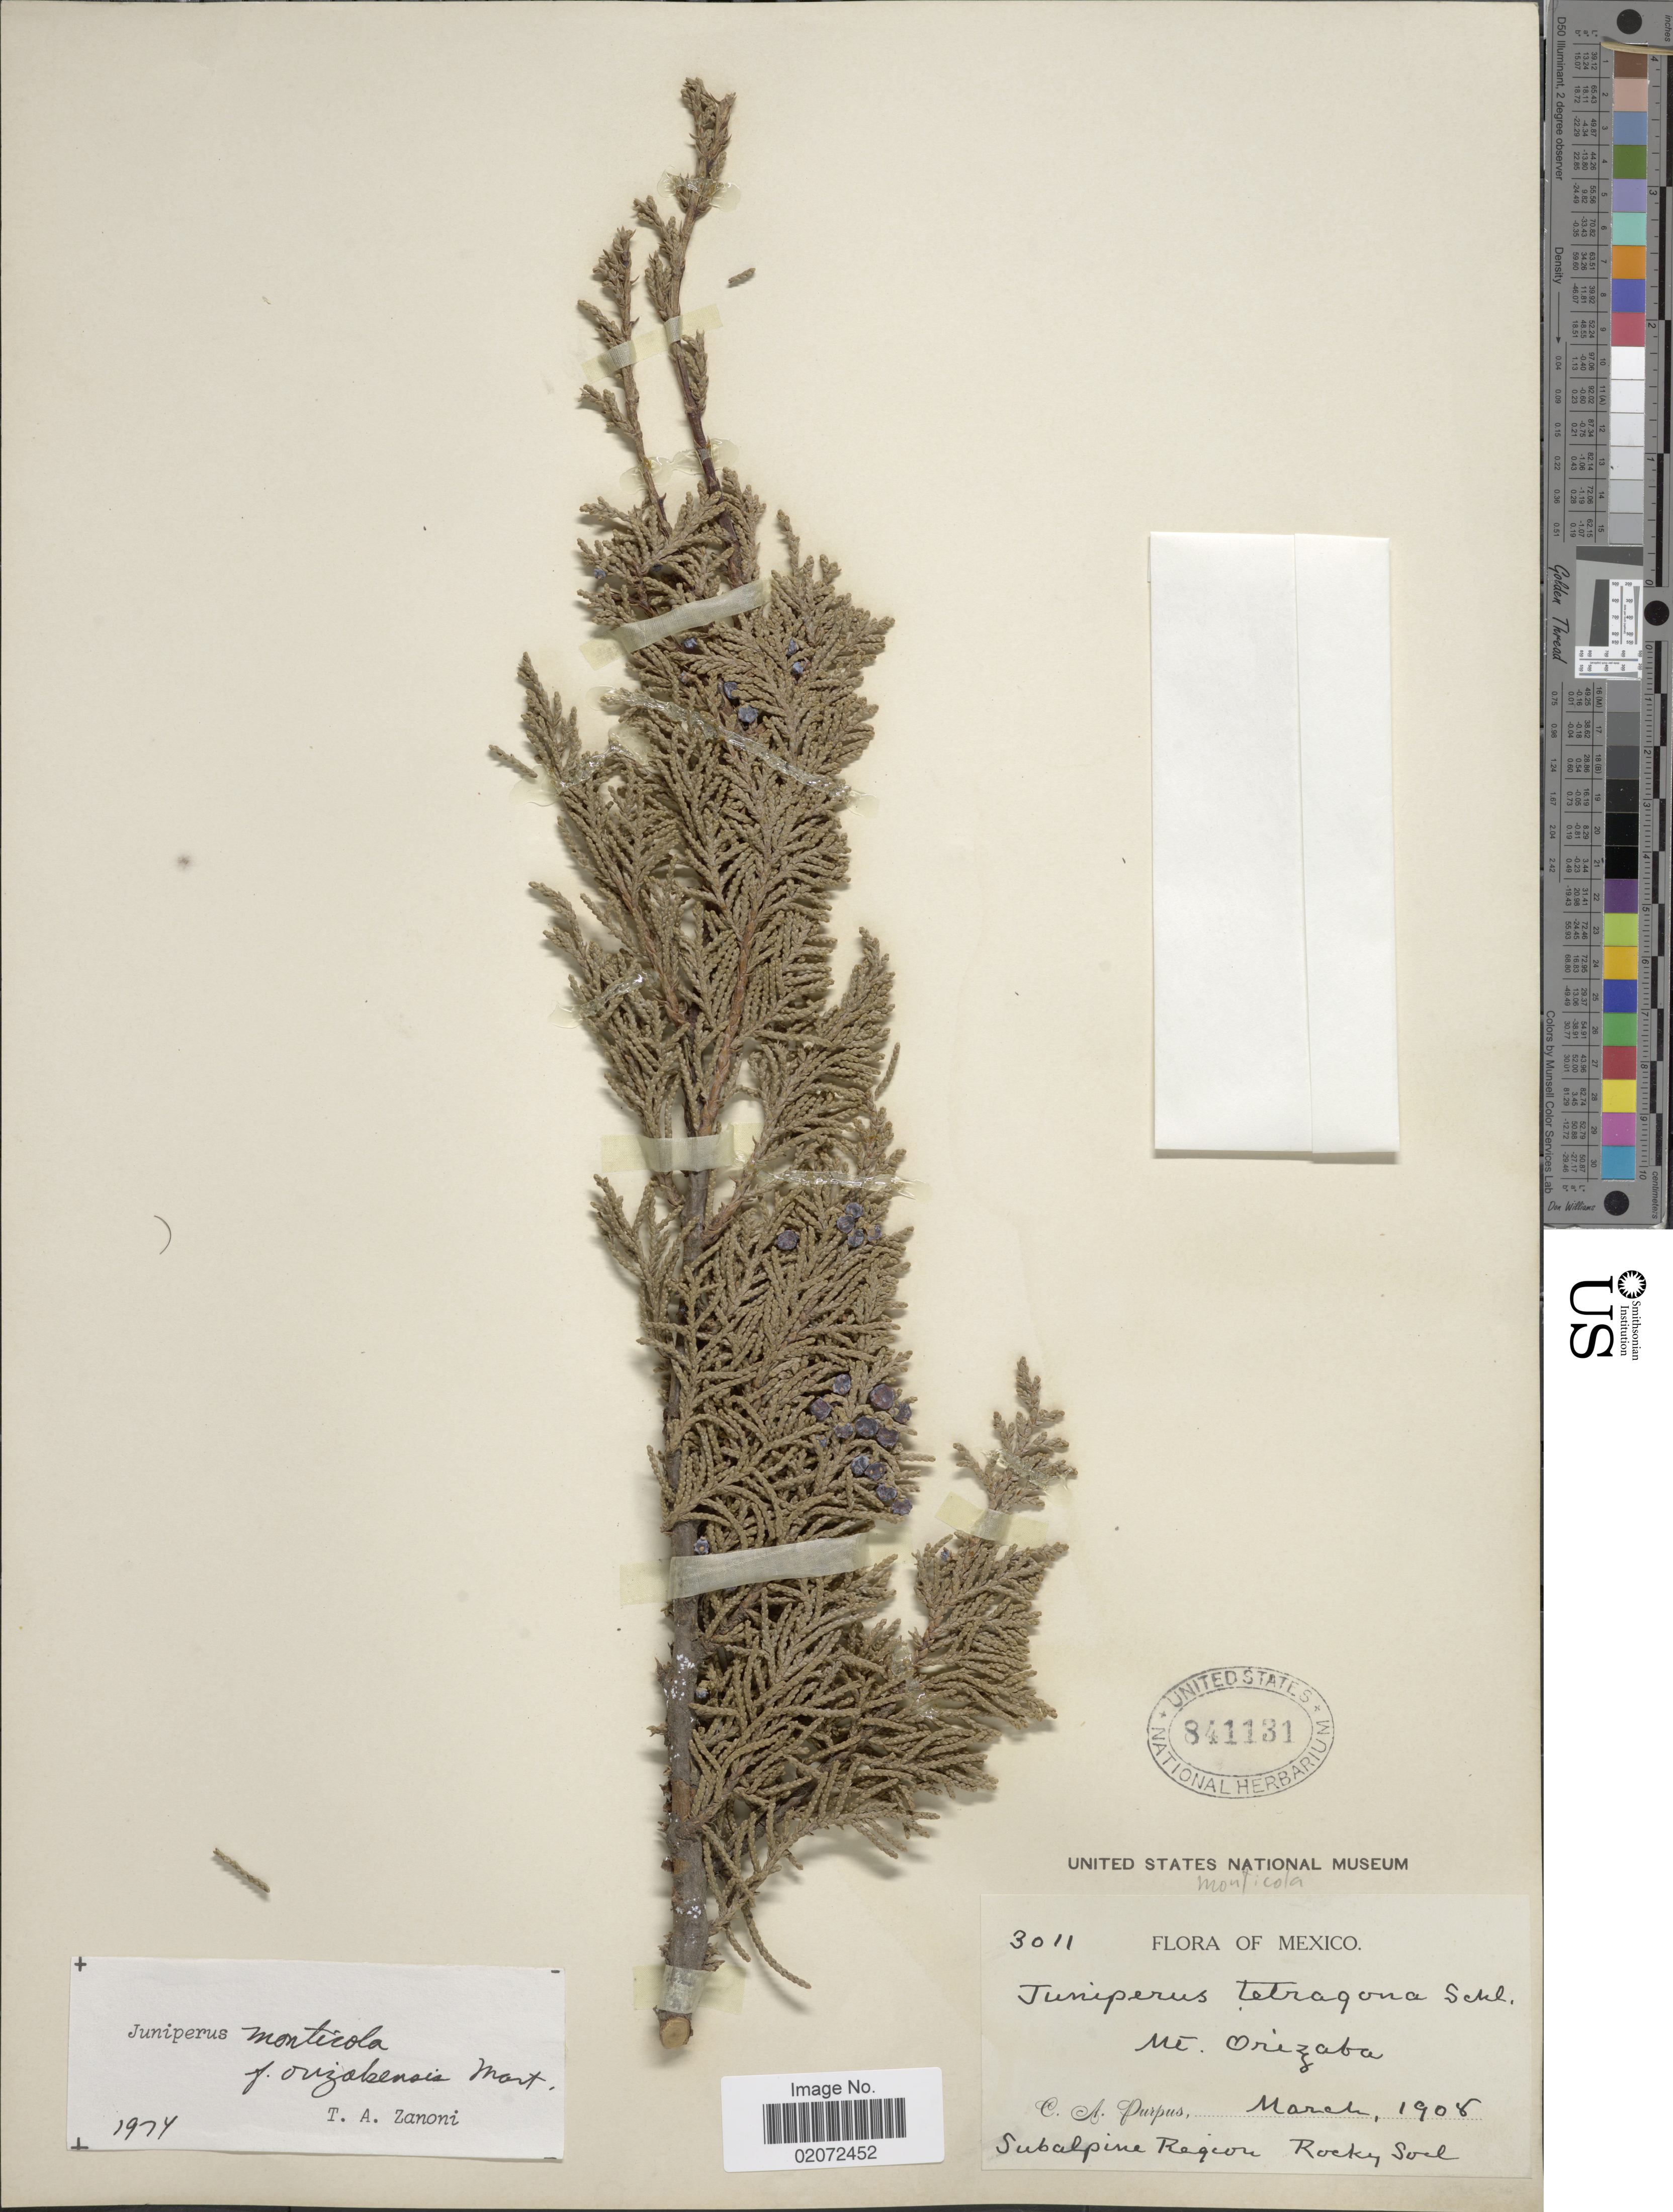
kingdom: Plantae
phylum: Tracheophyta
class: Pinopsida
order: Pinales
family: Cupressaceae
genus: Juniperus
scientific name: Juniperus monticola f. orizabensis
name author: Martínez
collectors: C. A. Purpus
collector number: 3011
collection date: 1908-03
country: Mexico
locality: Mt. Orizaba. Subalpine Region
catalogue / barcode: US 841131